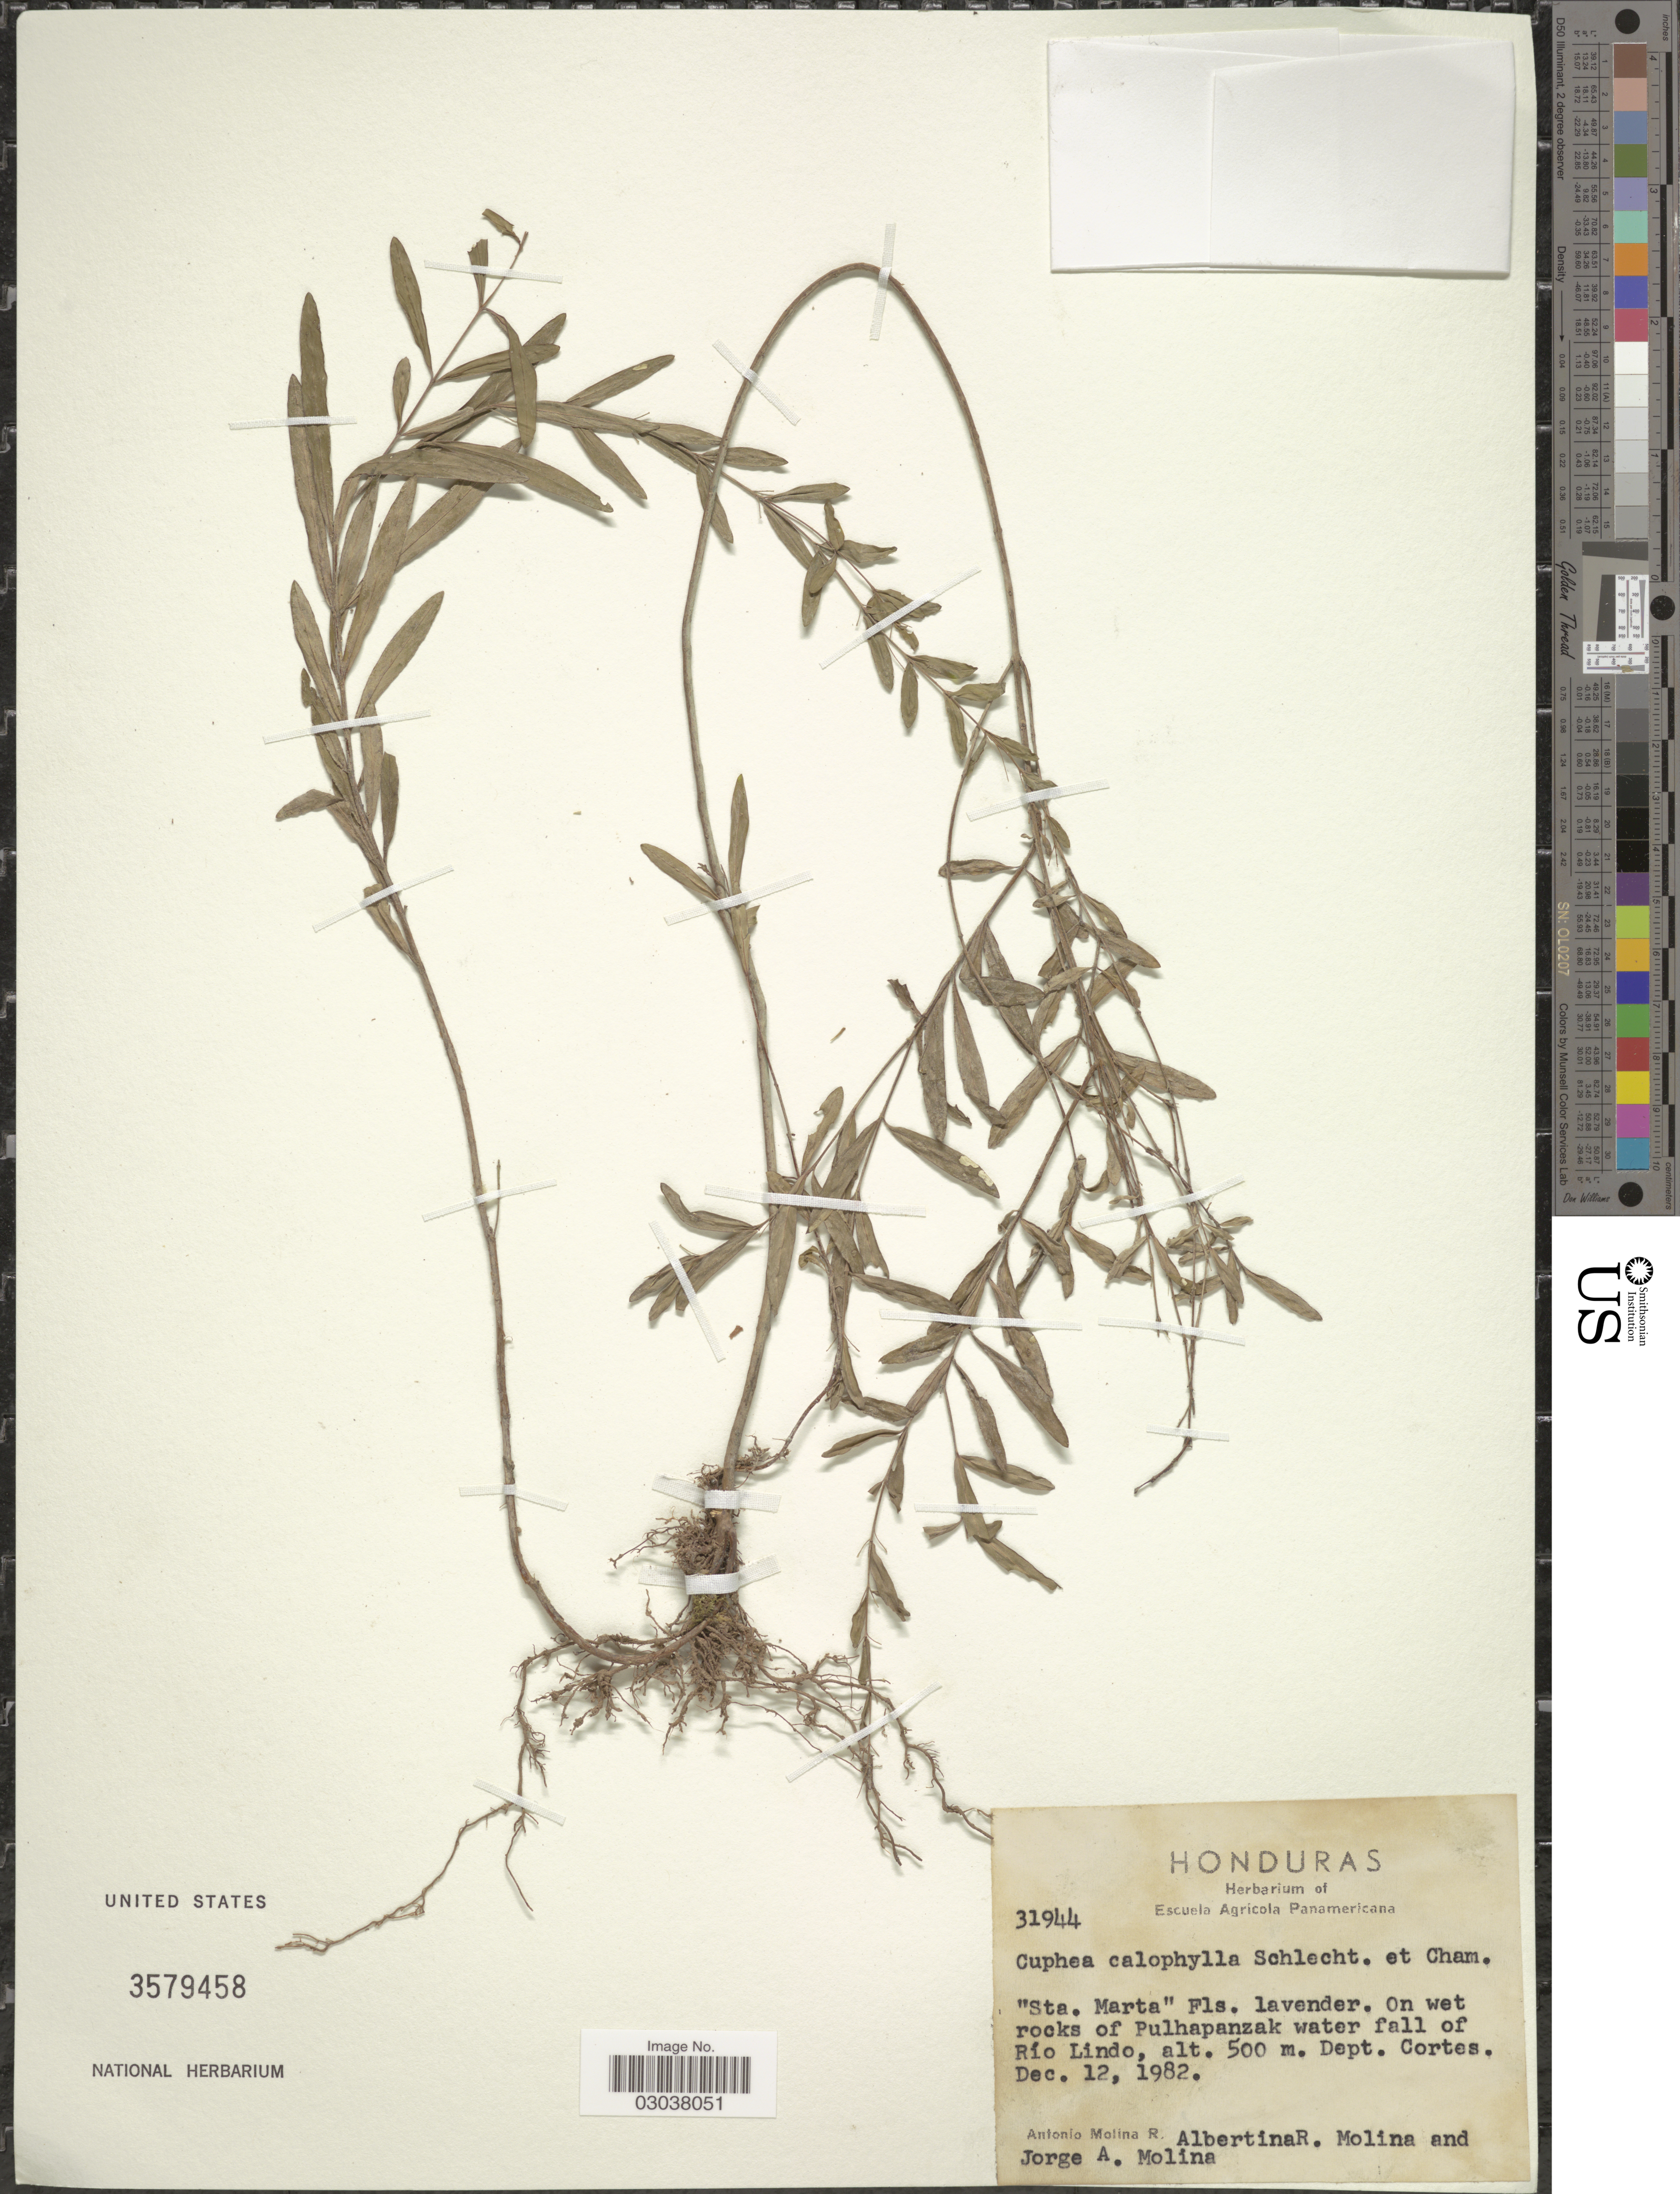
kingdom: Plantae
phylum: Tracheophyta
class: Magnoliopsida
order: Myrtales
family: Lythraceae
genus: Cuphea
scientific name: Cuphea calophylla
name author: Cham. & Schltdl.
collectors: A. Molina R., A. R. Molina & J. A. Molina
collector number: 31944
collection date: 1982-12-12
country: Honduras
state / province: Cortés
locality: Pulhapanzak water fall of Río Lindo. Dept. Cortes.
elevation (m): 500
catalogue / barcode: US 3579458